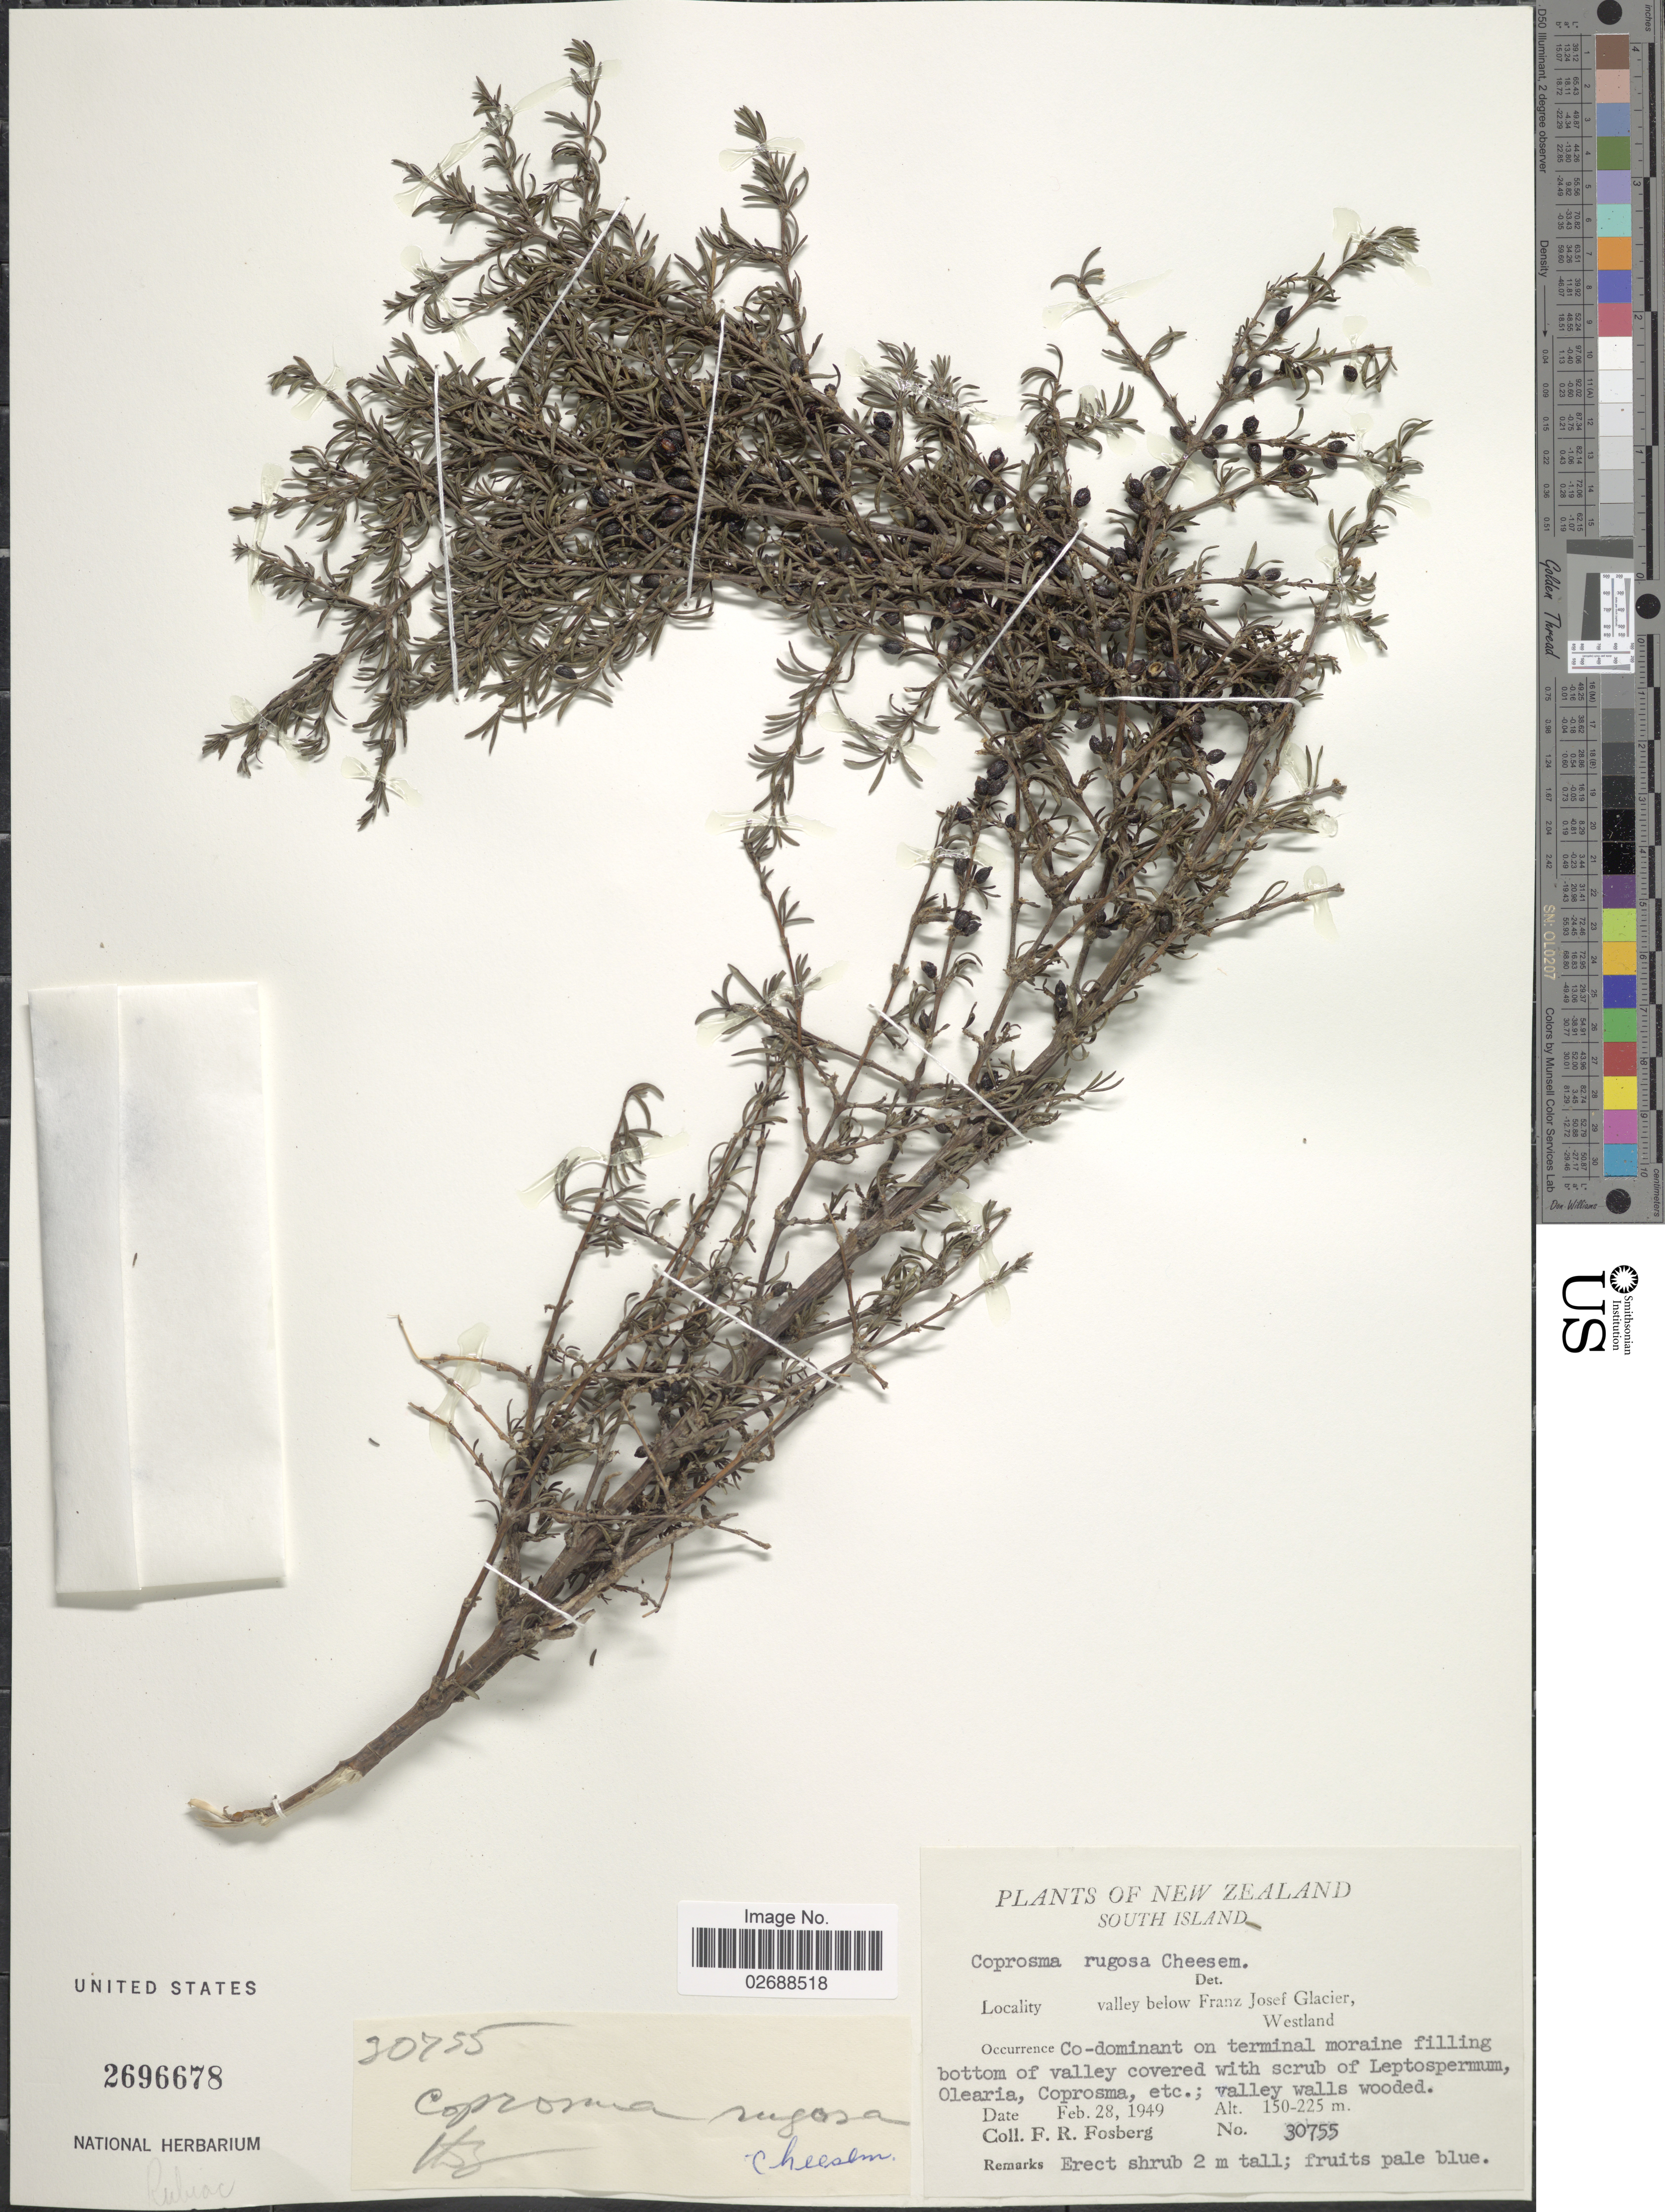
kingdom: Plantae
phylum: Tracheophyta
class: Magnoliopsida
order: Gentianales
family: Rubiaceae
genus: Coprosma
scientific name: Coprosma rugosa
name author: Cheeseman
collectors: F. R. Fosberg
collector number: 30755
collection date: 1949-02-28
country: New Zealand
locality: South Island, valley below Franz Josef Glacier, Westland, valley walls wooded.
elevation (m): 150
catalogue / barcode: US 2696678